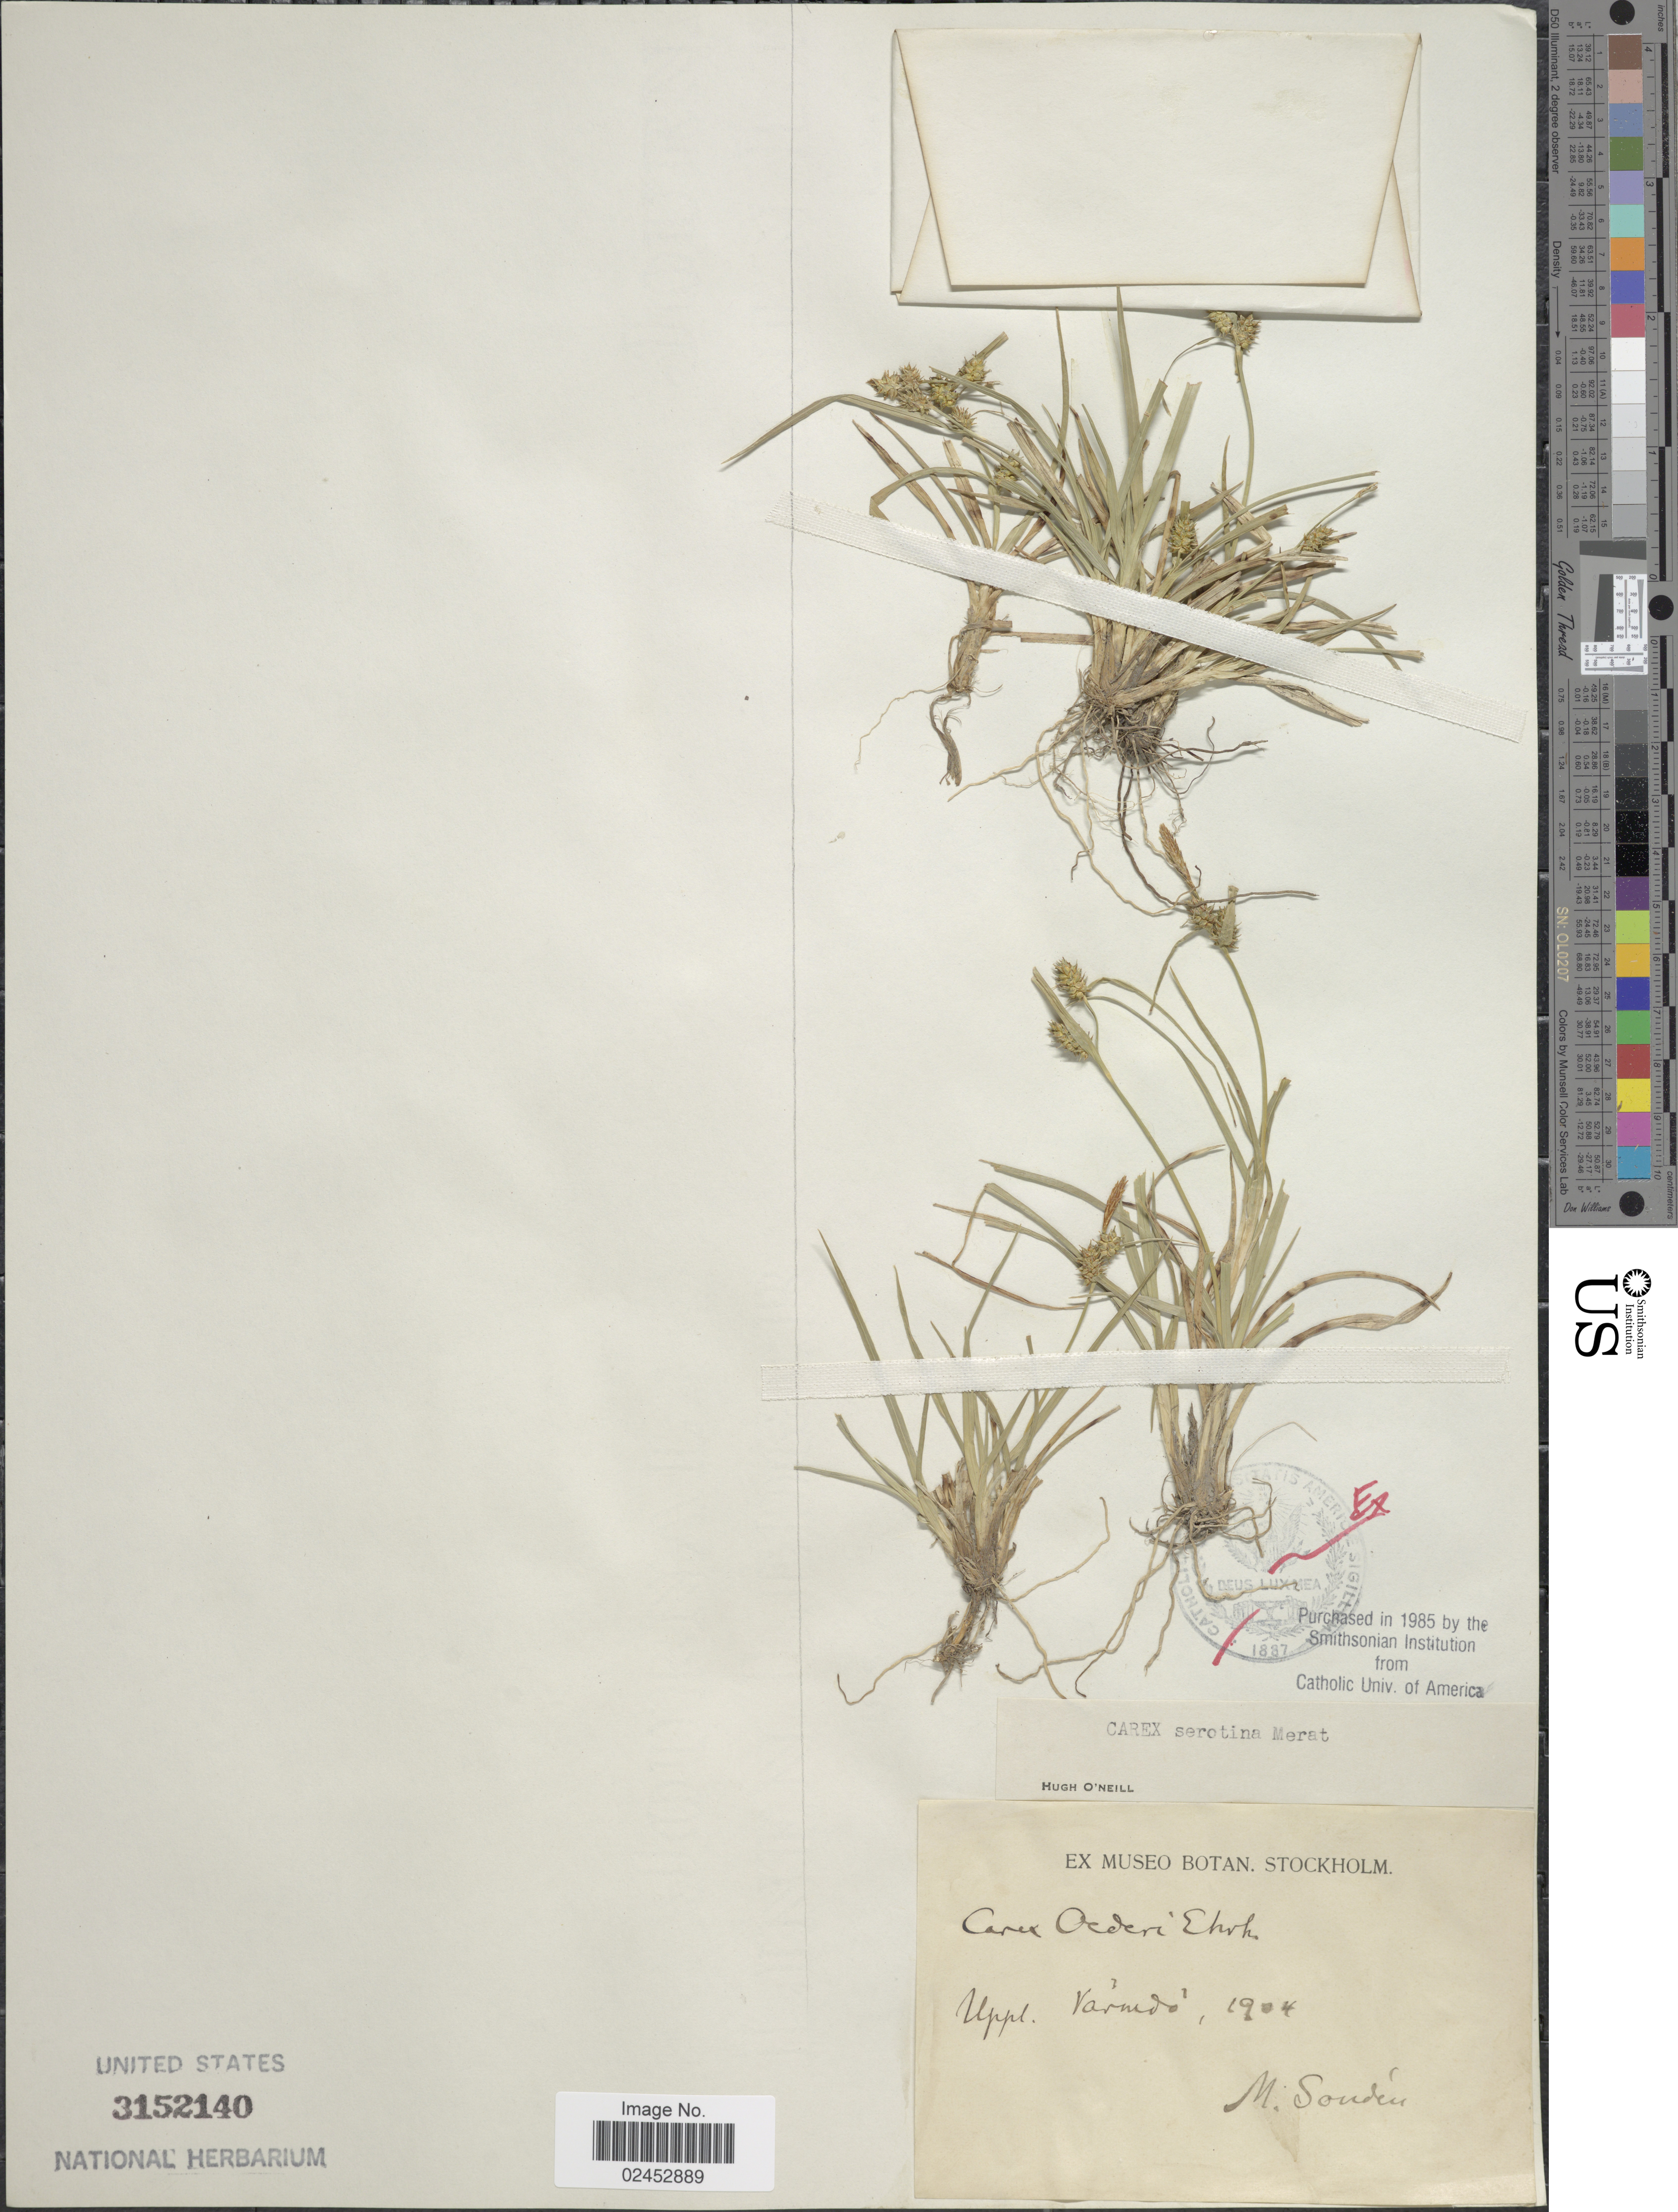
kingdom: Plantae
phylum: Tracheophyta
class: Liliopsida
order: Poales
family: Cyperaceae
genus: Carex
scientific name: Carex oederi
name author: Retz.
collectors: M. Sondén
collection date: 1904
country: Sweden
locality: Uppl. Varmdo.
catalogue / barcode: US 3152140